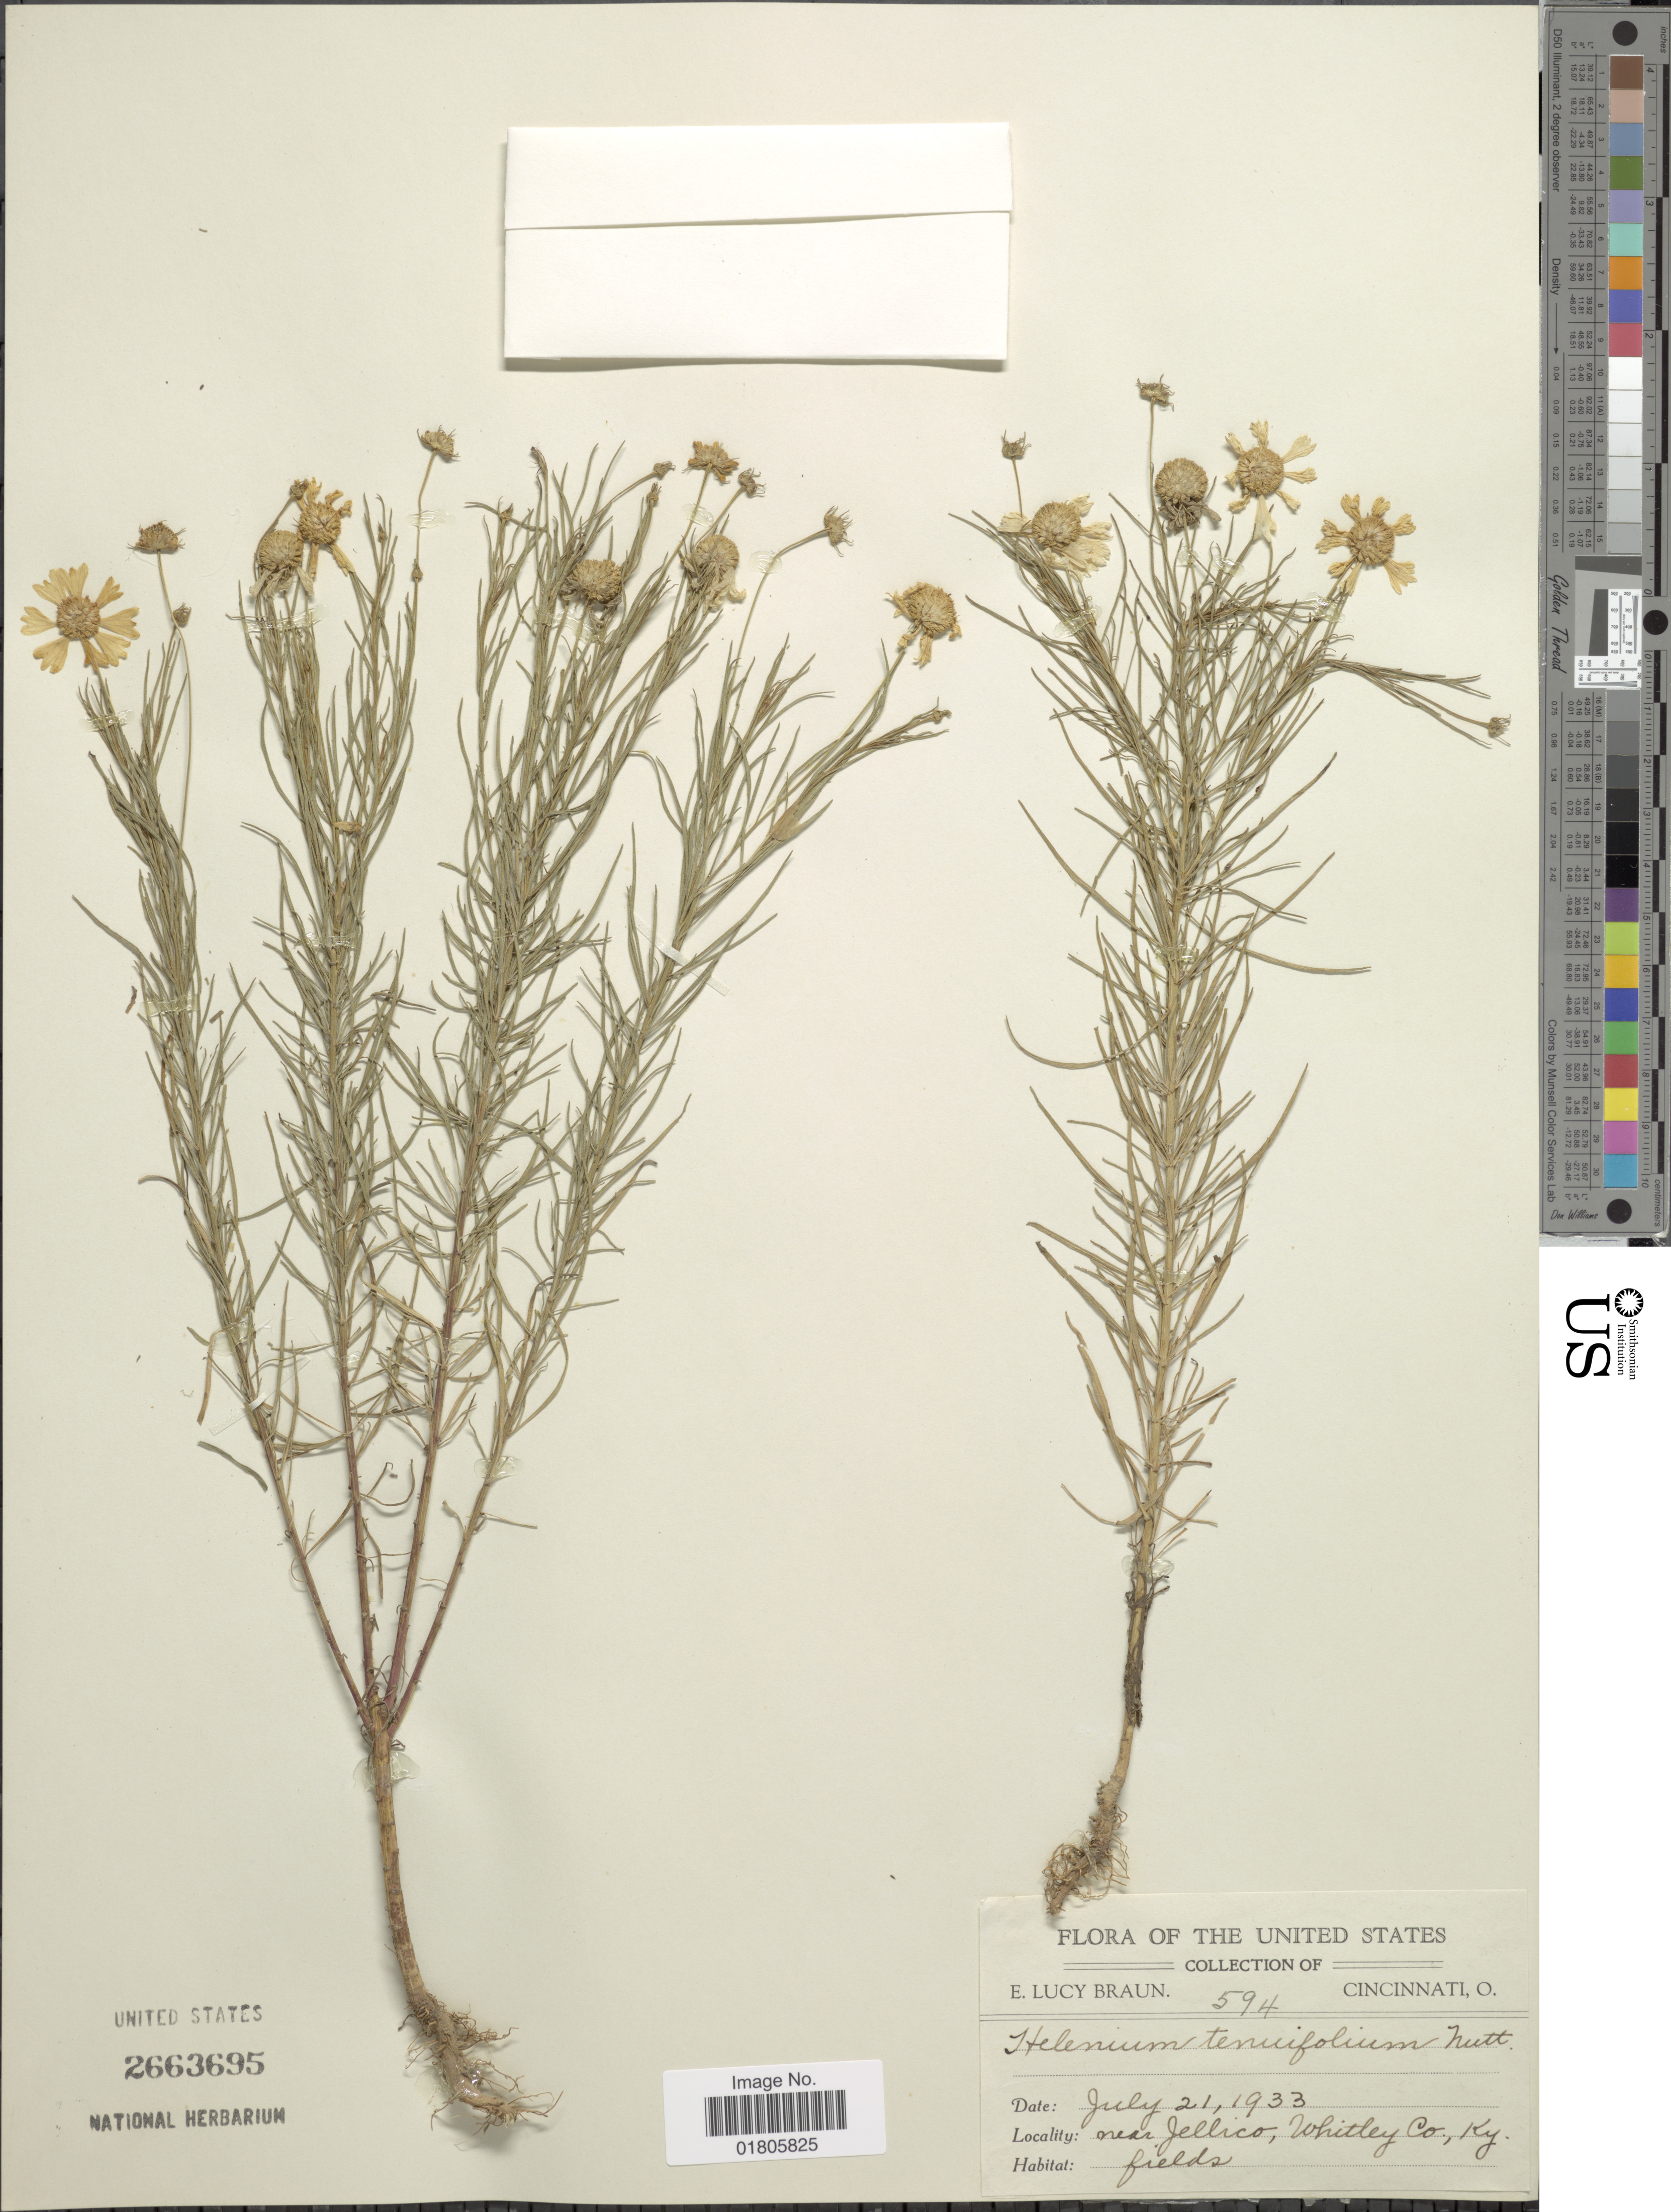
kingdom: Plantae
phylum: Tracheophyta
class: Magnoliopsida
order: Asterales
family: Asteraceae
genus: Helenium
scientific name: Helenium amarum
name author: (Raf.) H. Rock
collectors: E. L. Braun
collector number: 594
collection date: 1933-07-21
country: United States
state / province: Kentucky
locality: Near jellico, Whitley Co.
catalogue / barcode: US 2663695